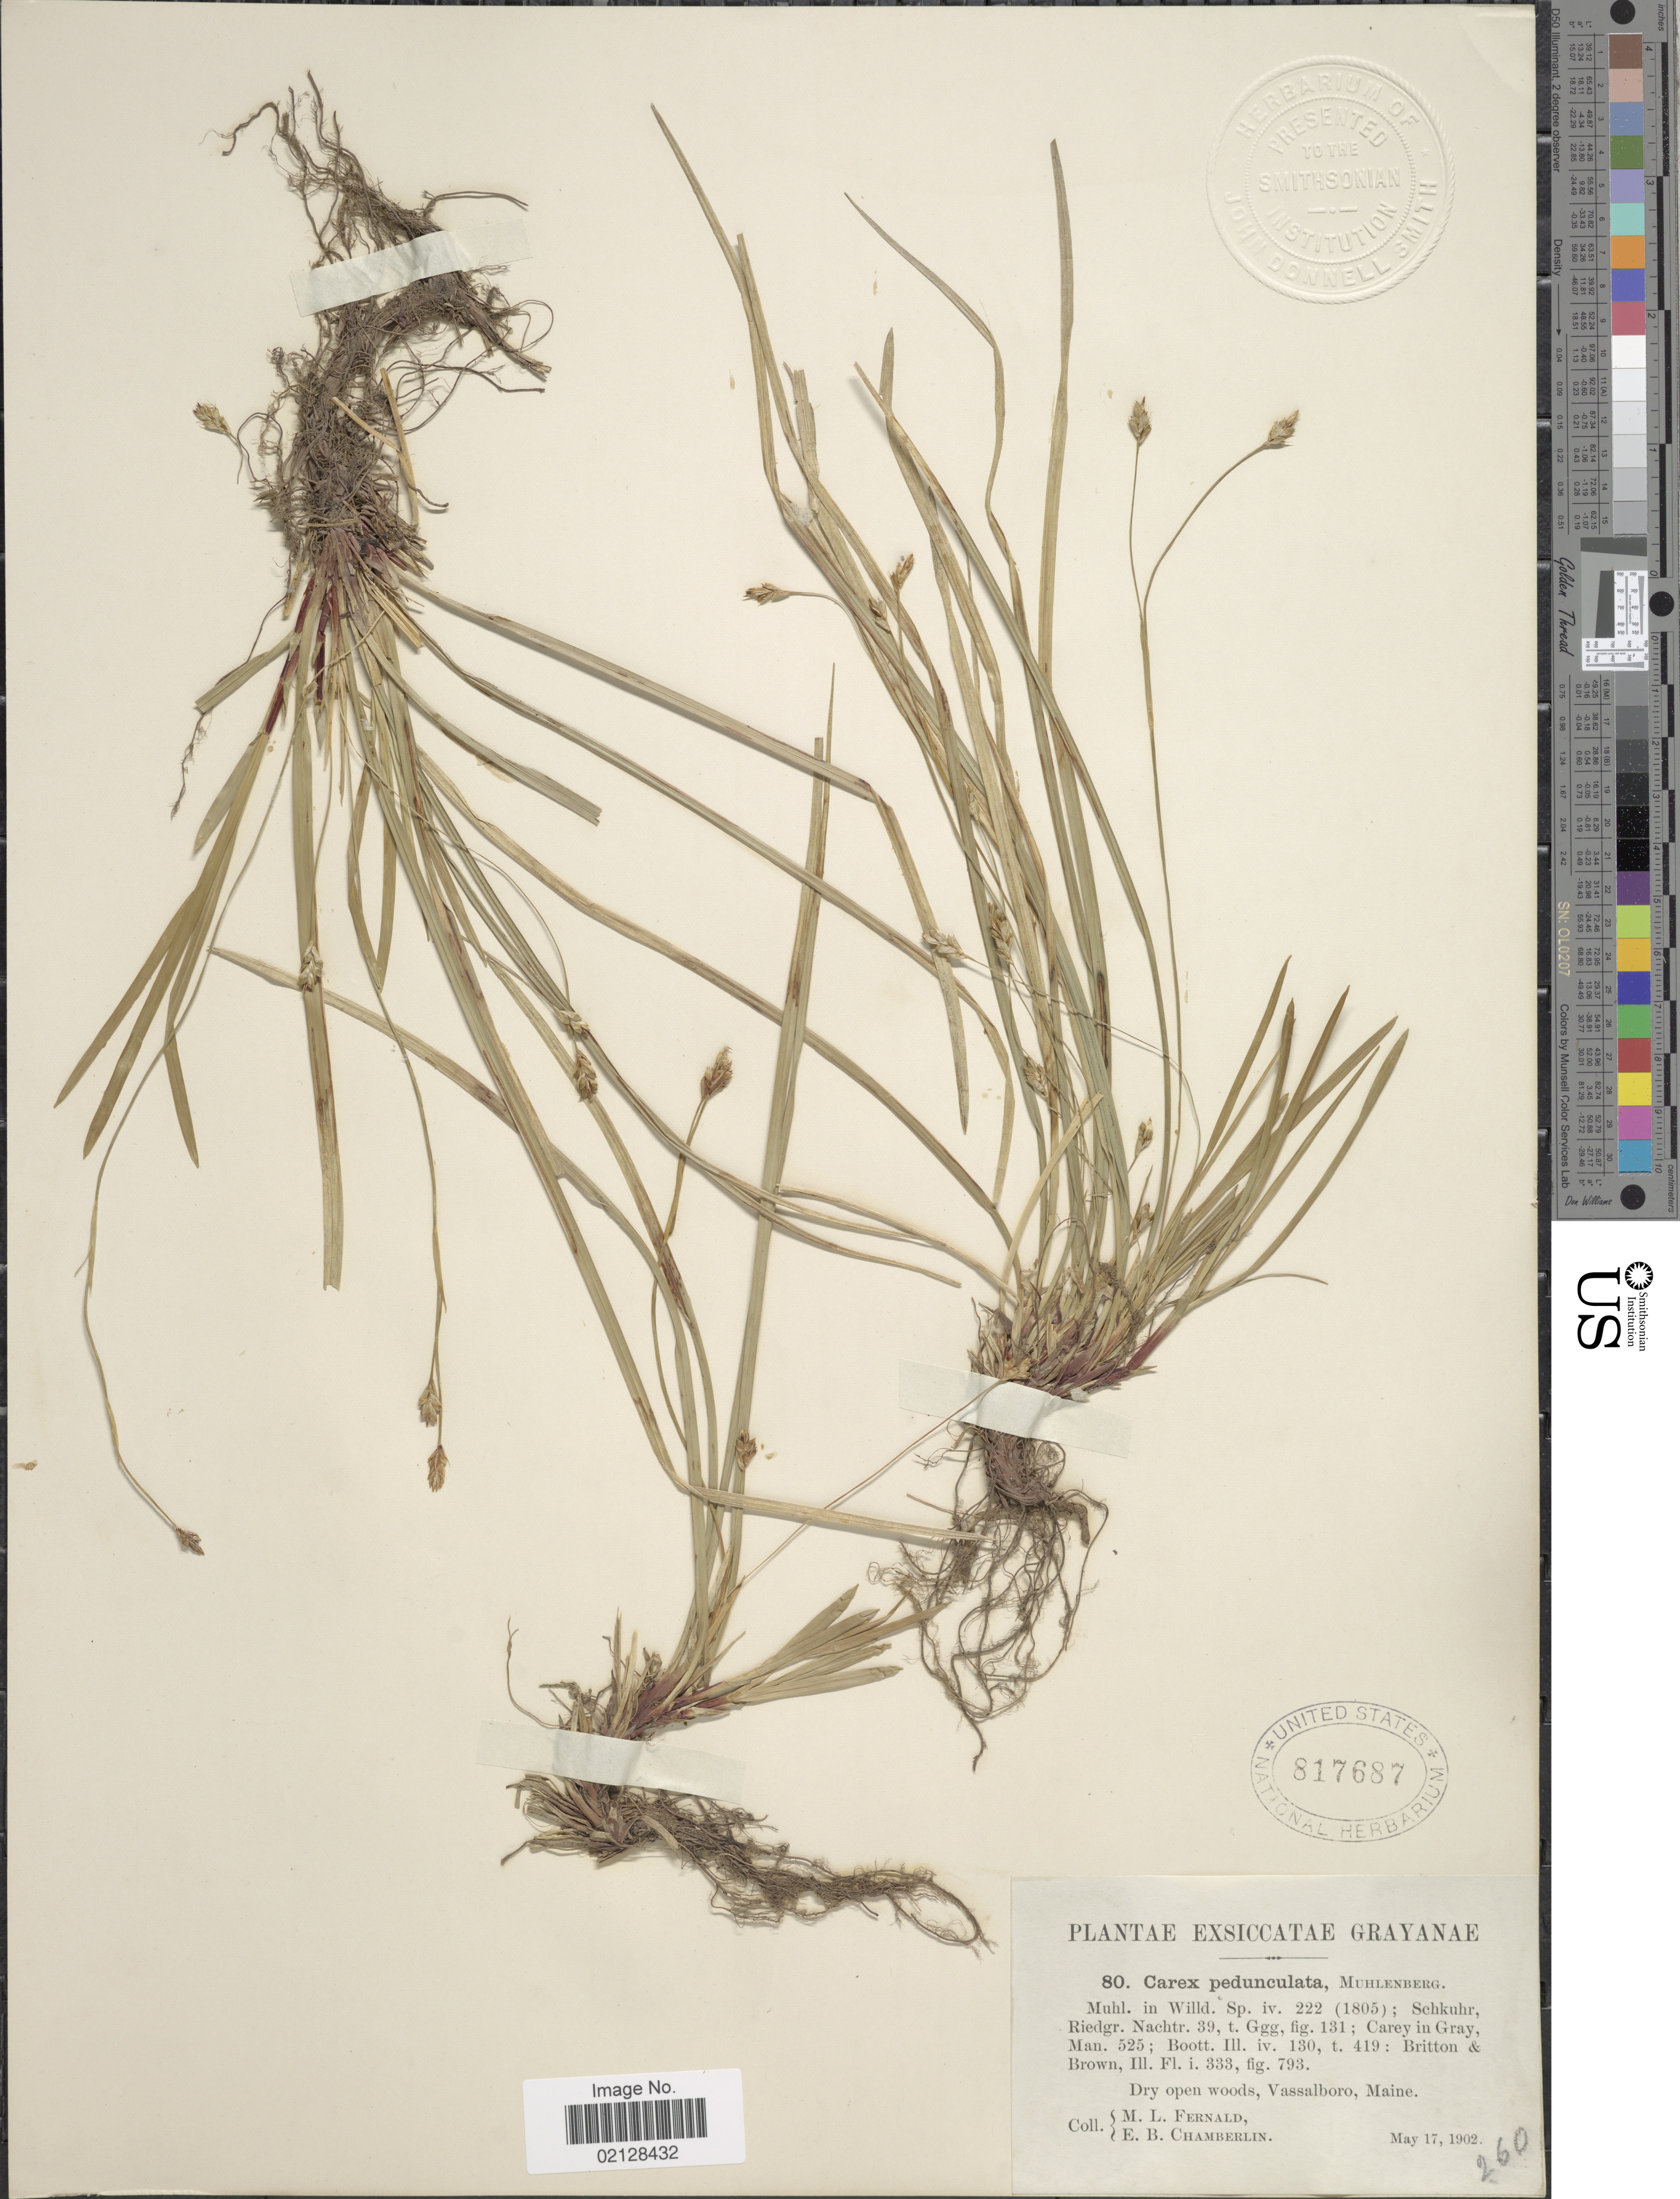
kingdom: Plantae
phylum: Tracheophyta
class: Liliopsida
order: Poales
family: Cyperaceae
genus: Carex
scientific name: Carex pedunculata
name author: Muhl. ex Willd.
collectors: M. L. Fernald & E. Chamberlain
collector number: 80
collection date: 1902-05-17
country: United States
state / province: Maine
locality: Dry open, Vassalboro, Maine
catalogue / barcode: US 817687